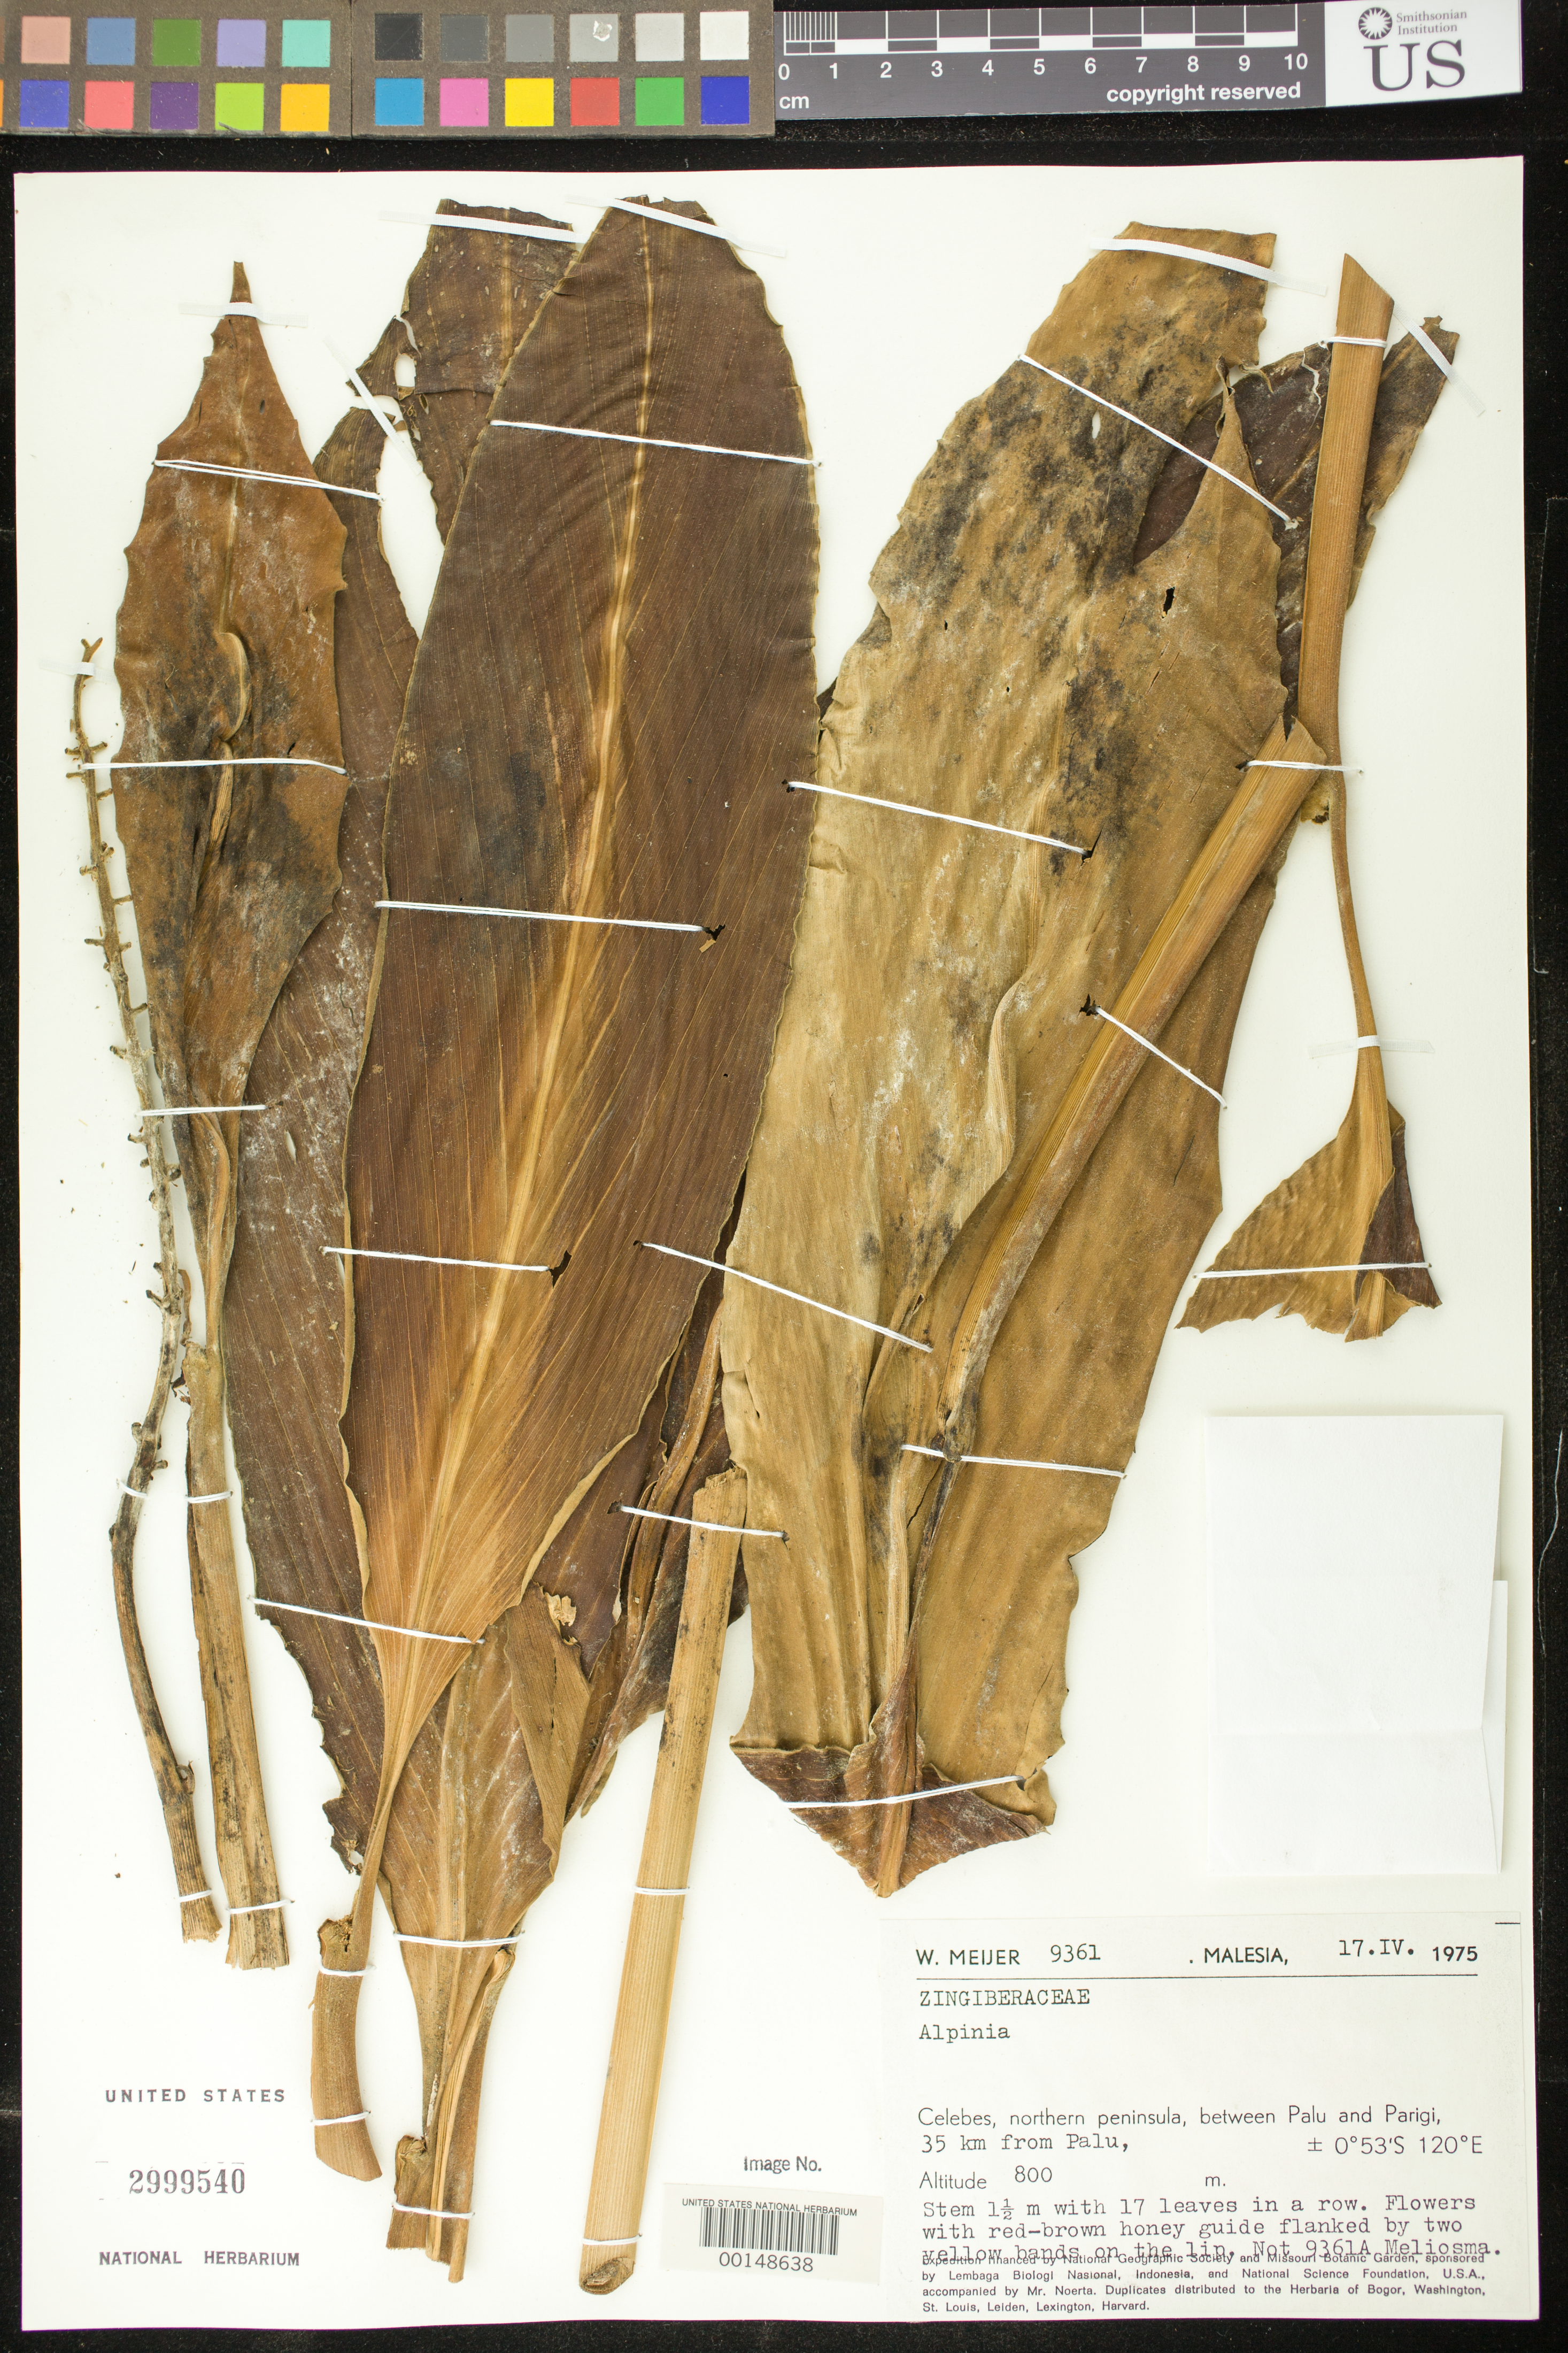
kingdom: Plantae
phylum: Tracheophyta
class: Liliopsida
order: Zingiberales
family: Zingiberaceae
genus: Alpinia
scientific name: Alpinia sp.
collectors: W. Meijer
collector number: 9361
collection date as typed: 17 Apr 1975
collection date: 1975-04-17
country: Indonesia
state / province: Sulawesi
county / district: Sulawesi Utara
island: Sulawesi [Celebes]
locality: Malesia, northern peninsula, between palu and parigi, 35 km from palu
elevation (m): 800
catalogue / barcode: US 2999540